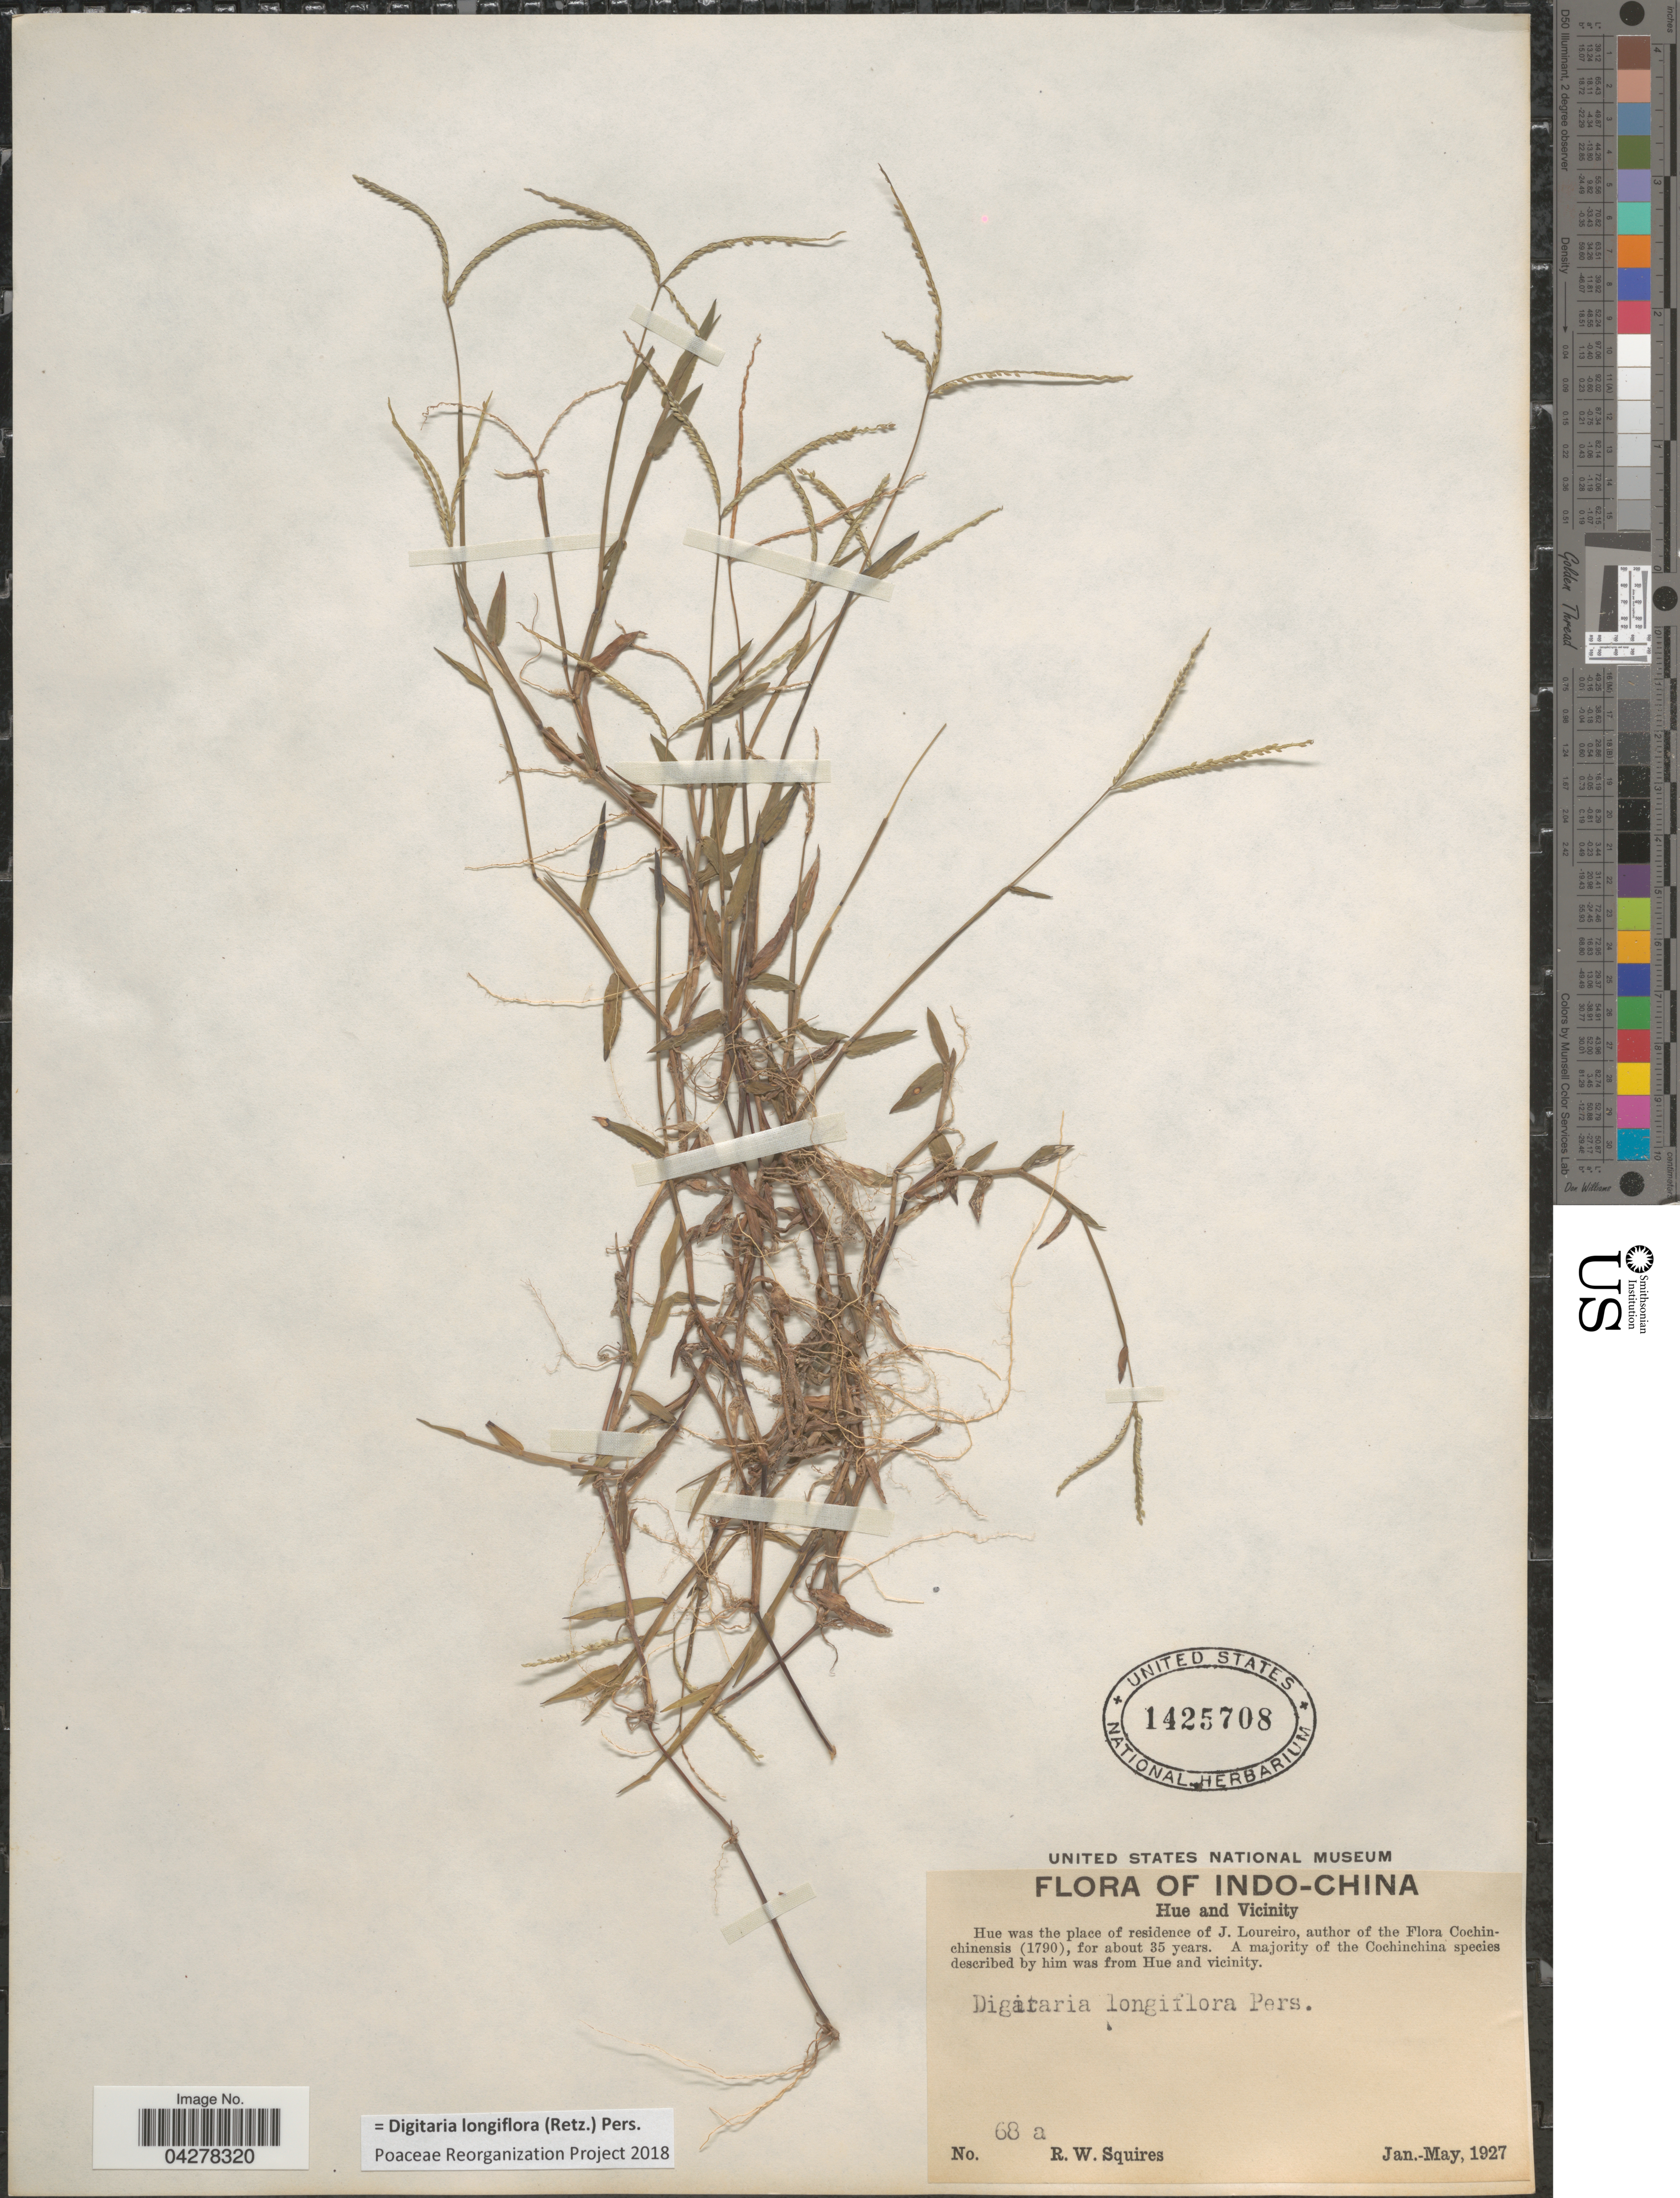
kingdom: Plantae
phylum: Tracheophyta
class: Liliopsida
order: Poales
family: Poaceae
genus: Digitaria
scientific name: Digitaria longiflora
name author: (Retz.) Pers.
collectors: R. Squires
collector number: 68a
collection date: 1927-01/1927-05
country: Vietnam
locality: Indo-China. Hue and Vicinity.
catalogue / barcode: US 1425708